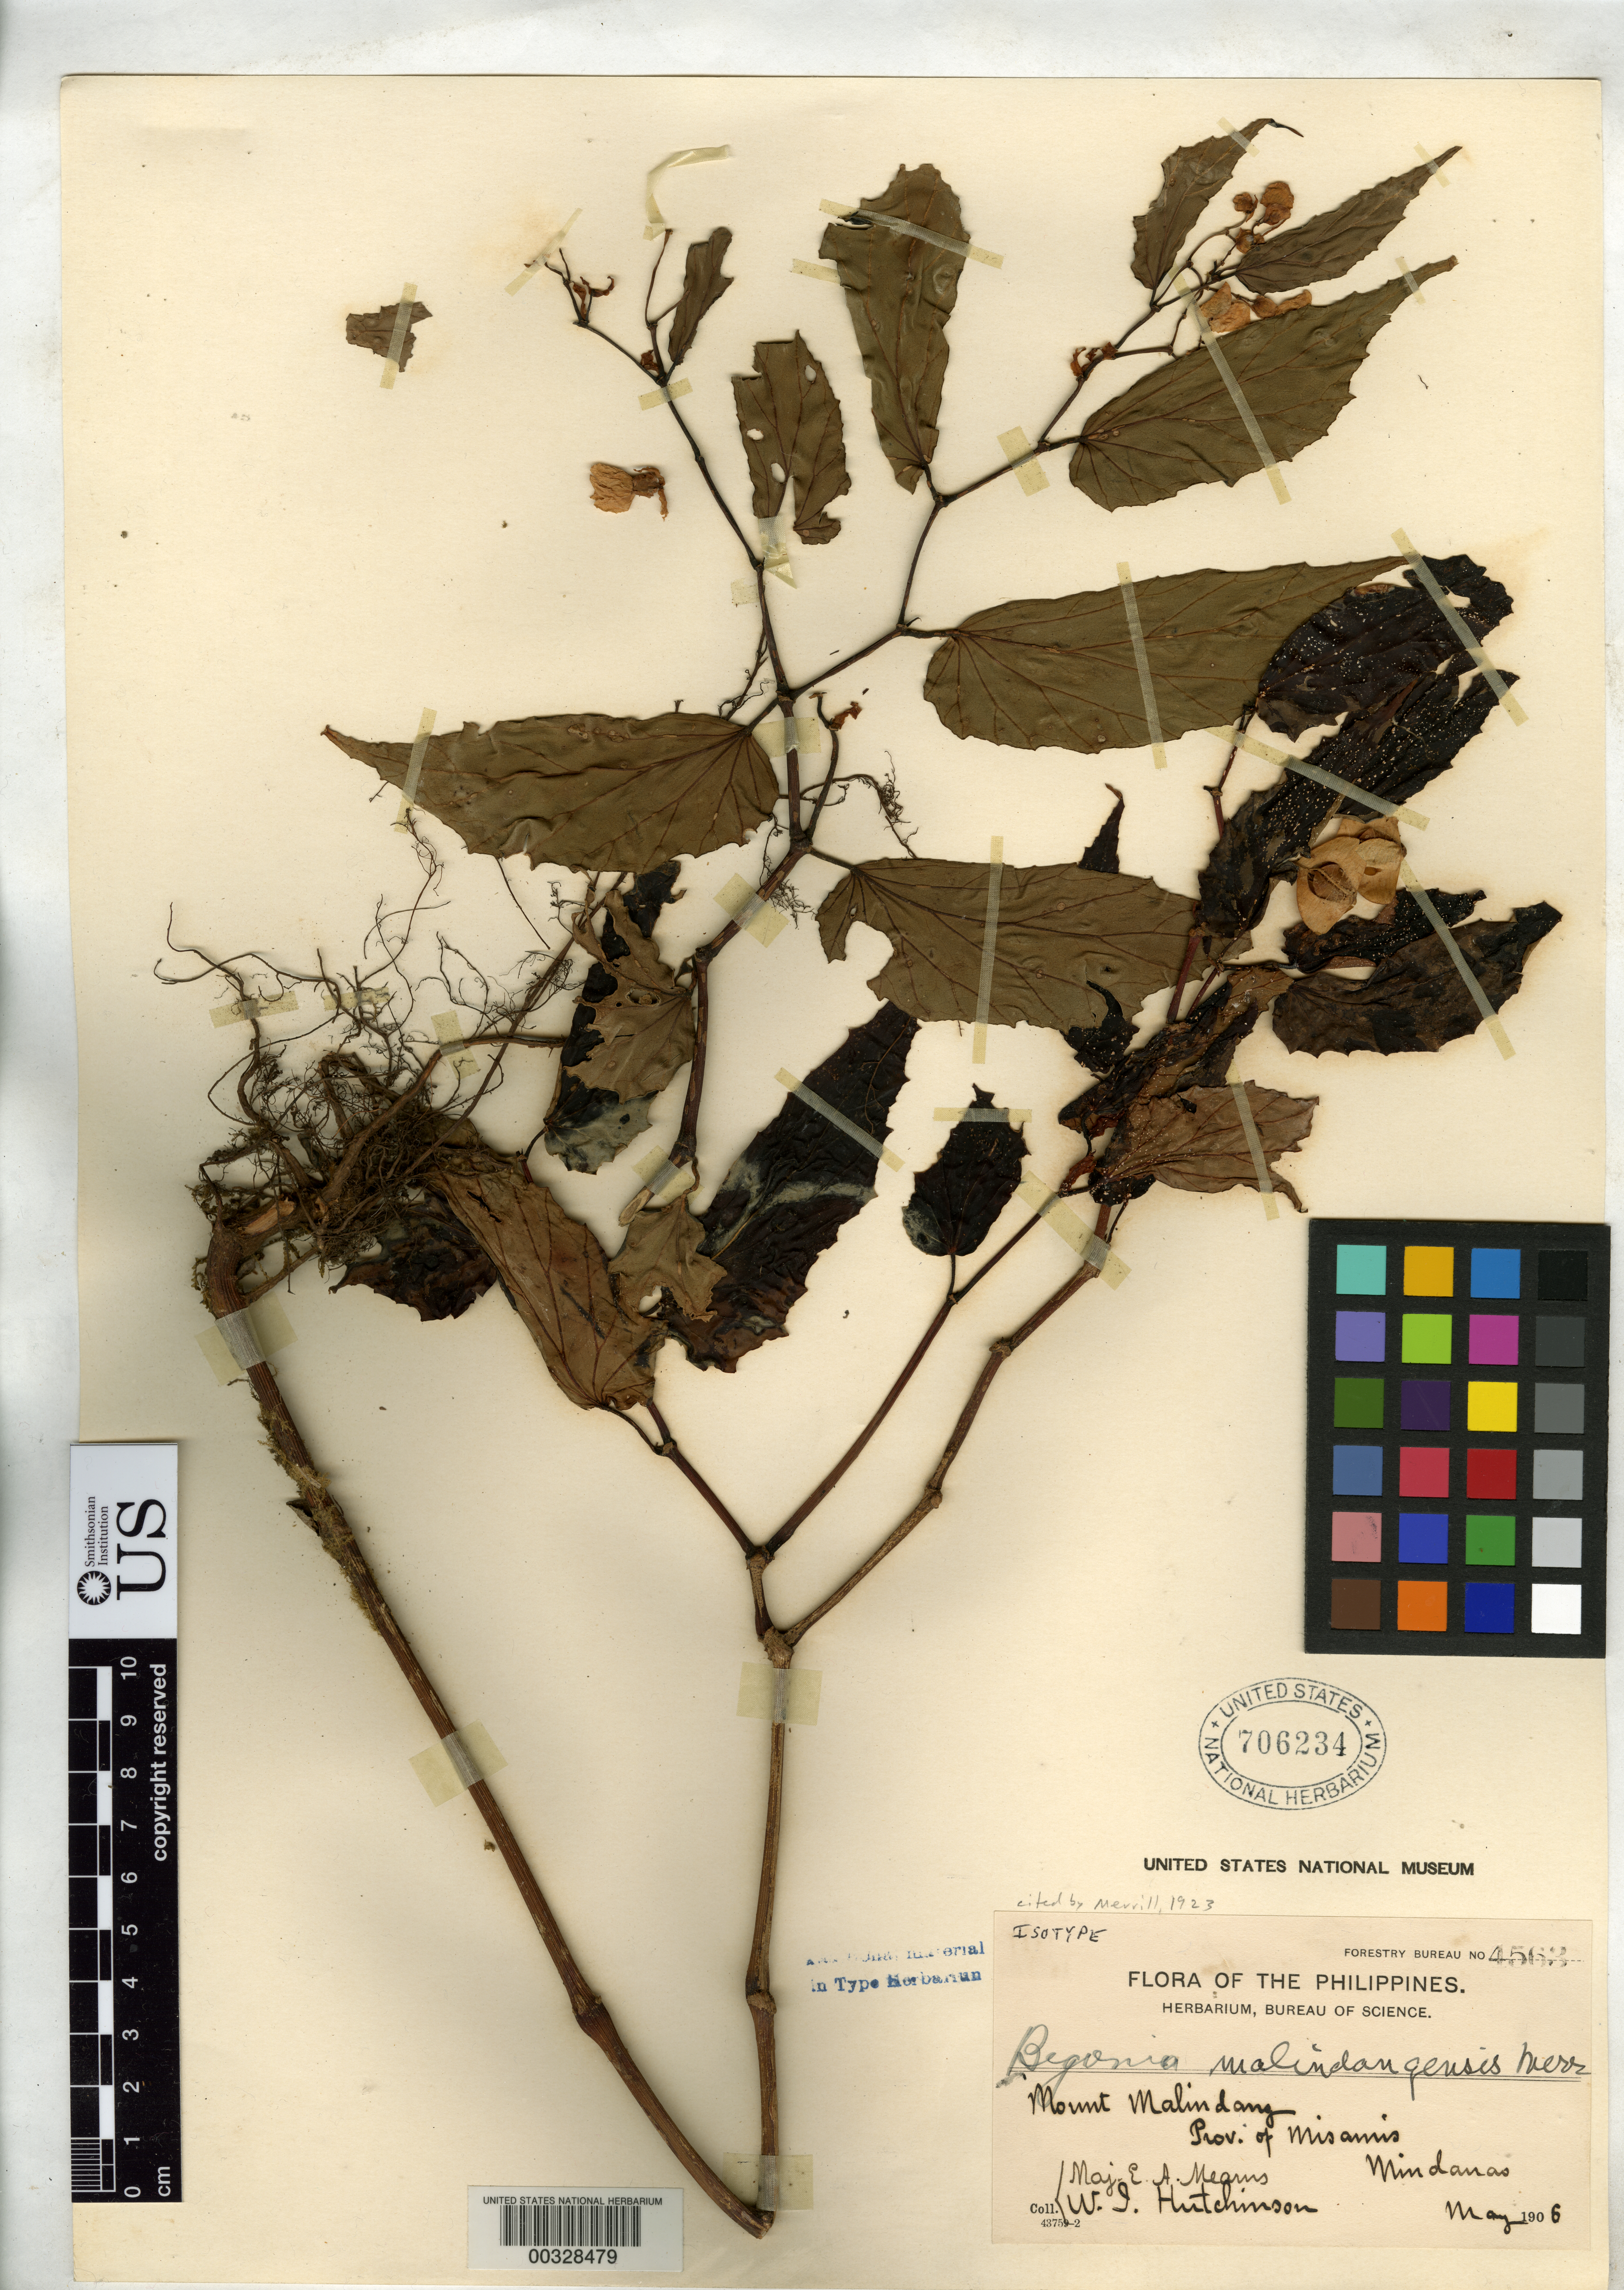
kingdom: Plantae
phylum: Tracheophyta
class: Magnoliopsida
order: Cucurbitales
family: Begoniaceae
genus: Begonia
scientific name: Begonia malindangensis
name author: Merr.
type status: Isotype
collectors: E. A. Mearns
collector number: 4563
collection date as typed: May 1906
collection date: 1906-05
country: Philippines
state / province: Northern Mindanao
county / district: Misamis Occidental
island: Mindanao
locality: Mount Malindang.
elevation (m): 1800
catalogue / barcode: US 706234